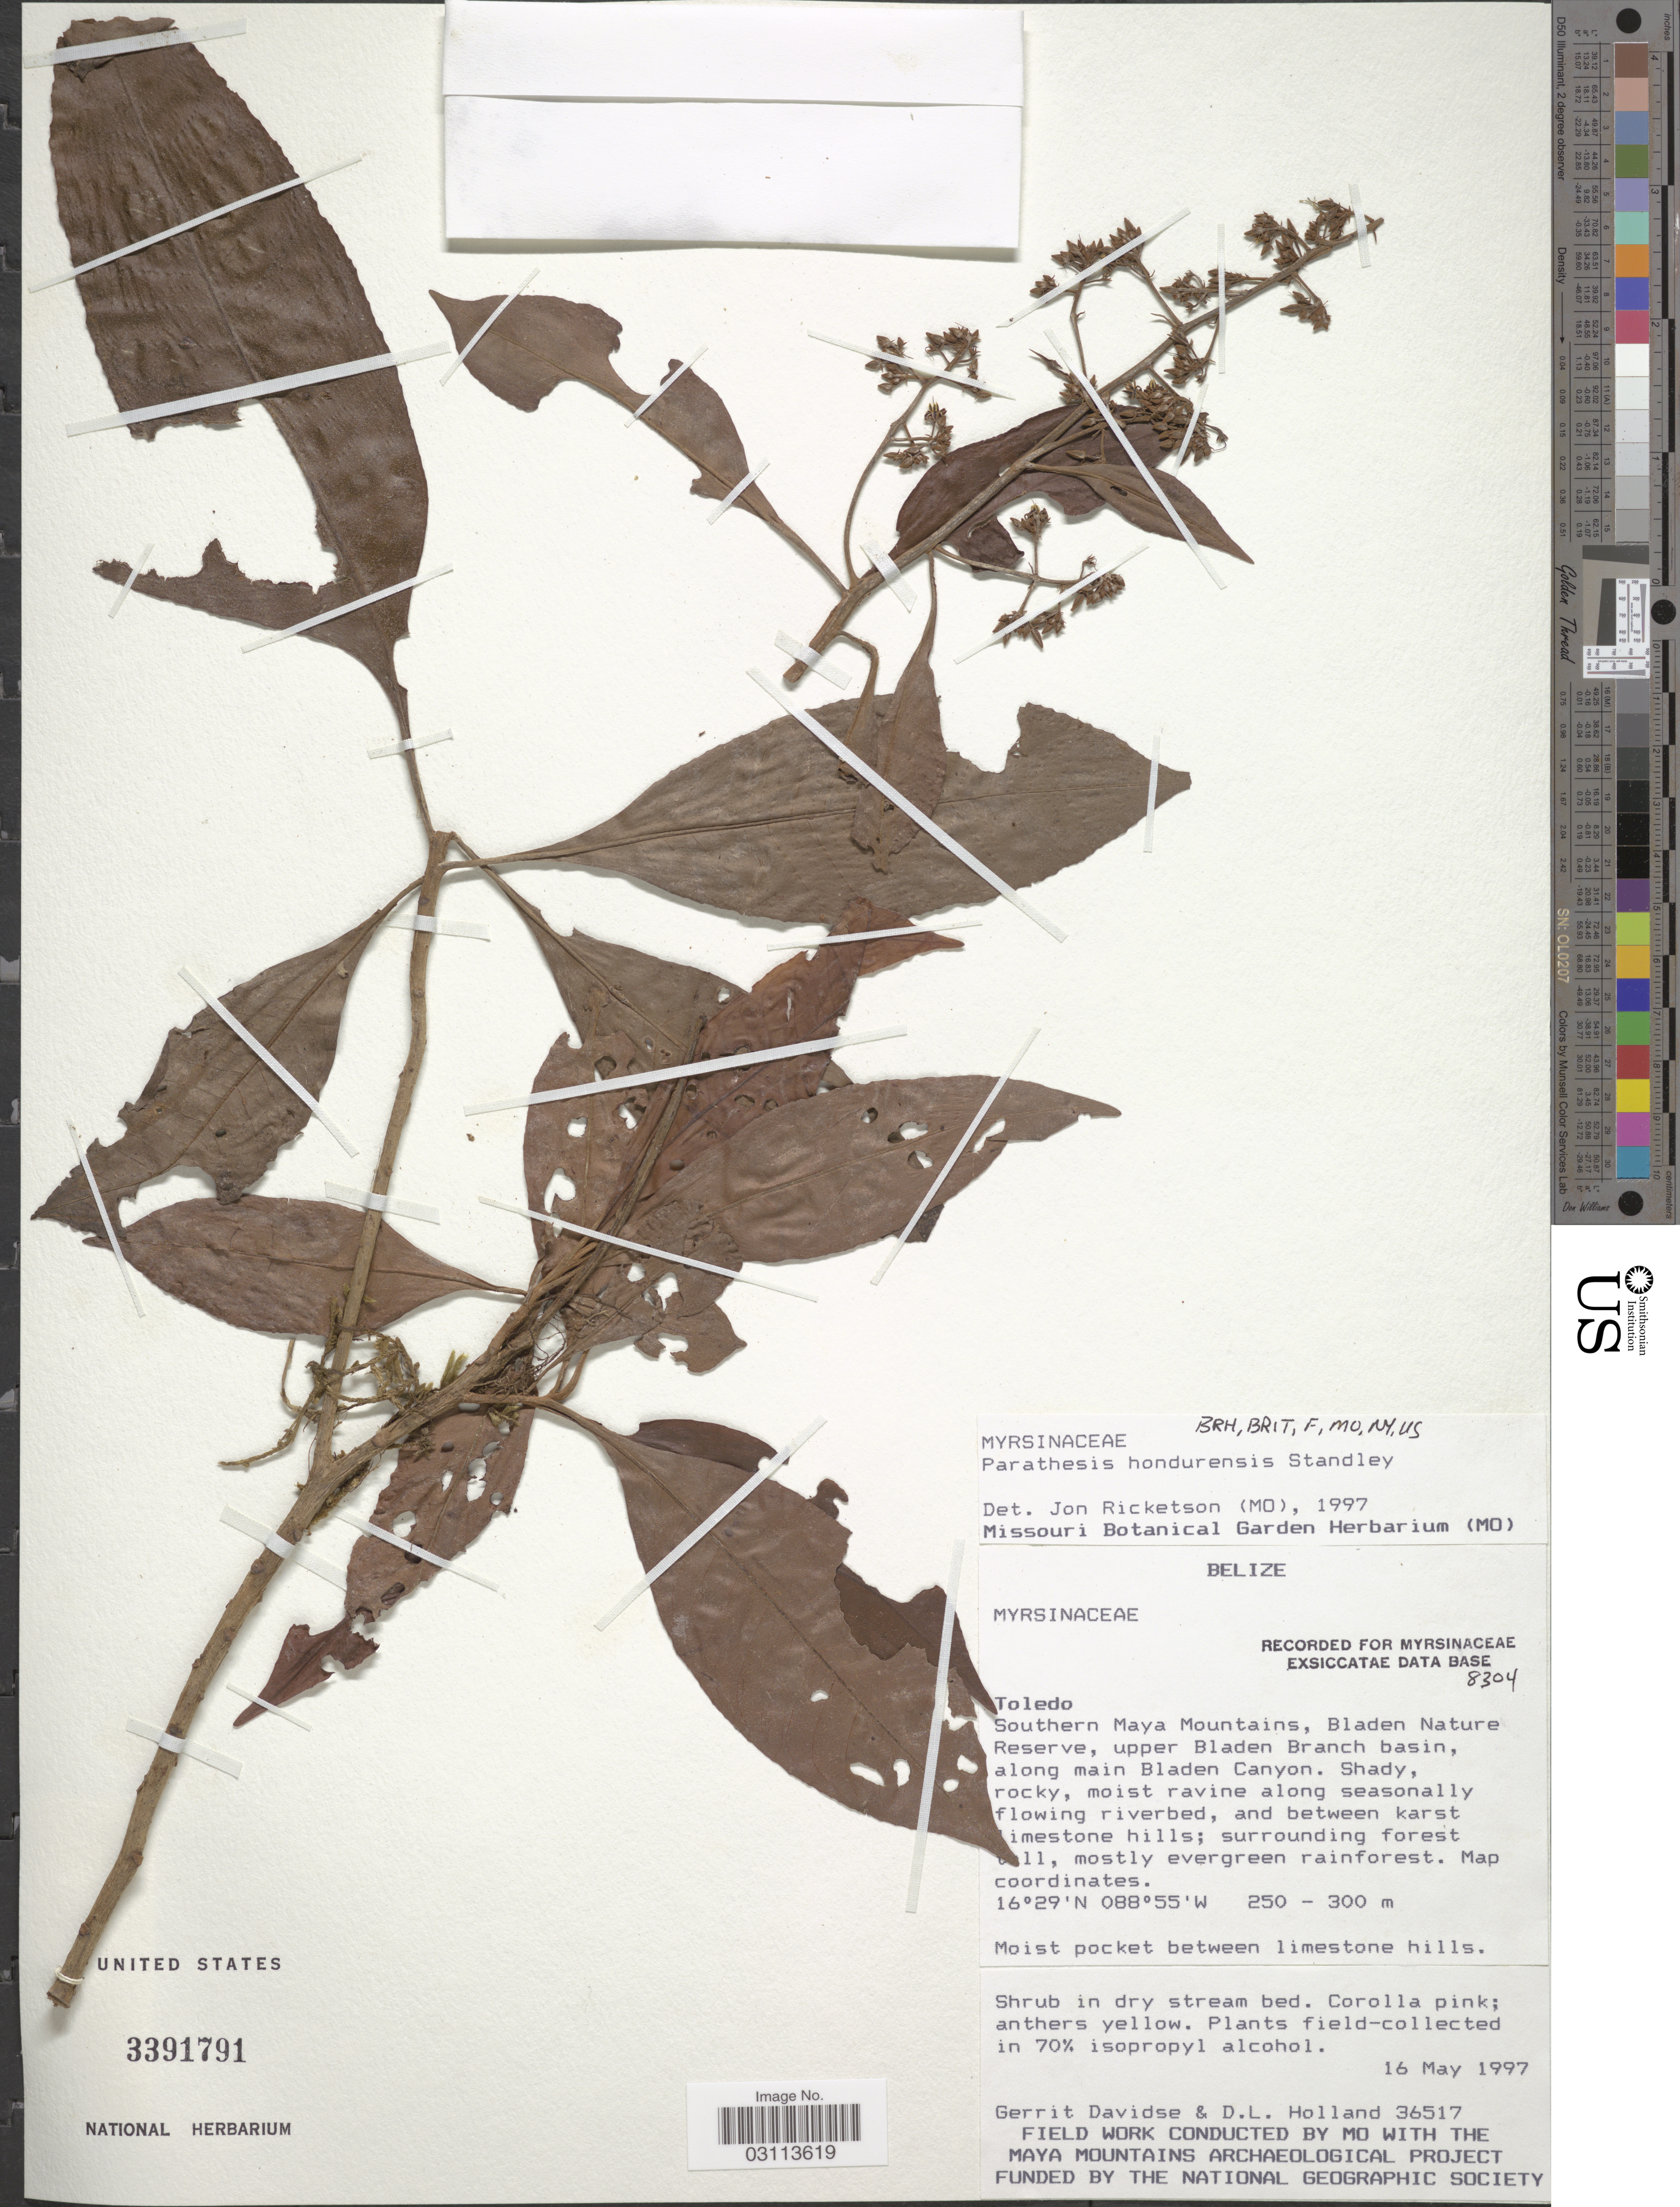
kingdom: Plantae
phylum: Tracheophyta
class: Magnoliopsida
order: Ericales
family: Primulaceae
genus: Parathesis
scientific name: Parathesis hondurensis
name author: Standl.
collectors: G. Davidse & D. Holland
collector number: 36517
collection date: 1997-05-16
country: Belize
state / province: Toledo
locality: Southern Maya Mountains, Bladen Nature Reserve, upper Bladen Branch basin, along main Bladen Canyon.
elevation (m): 250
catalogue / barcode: US 3391791